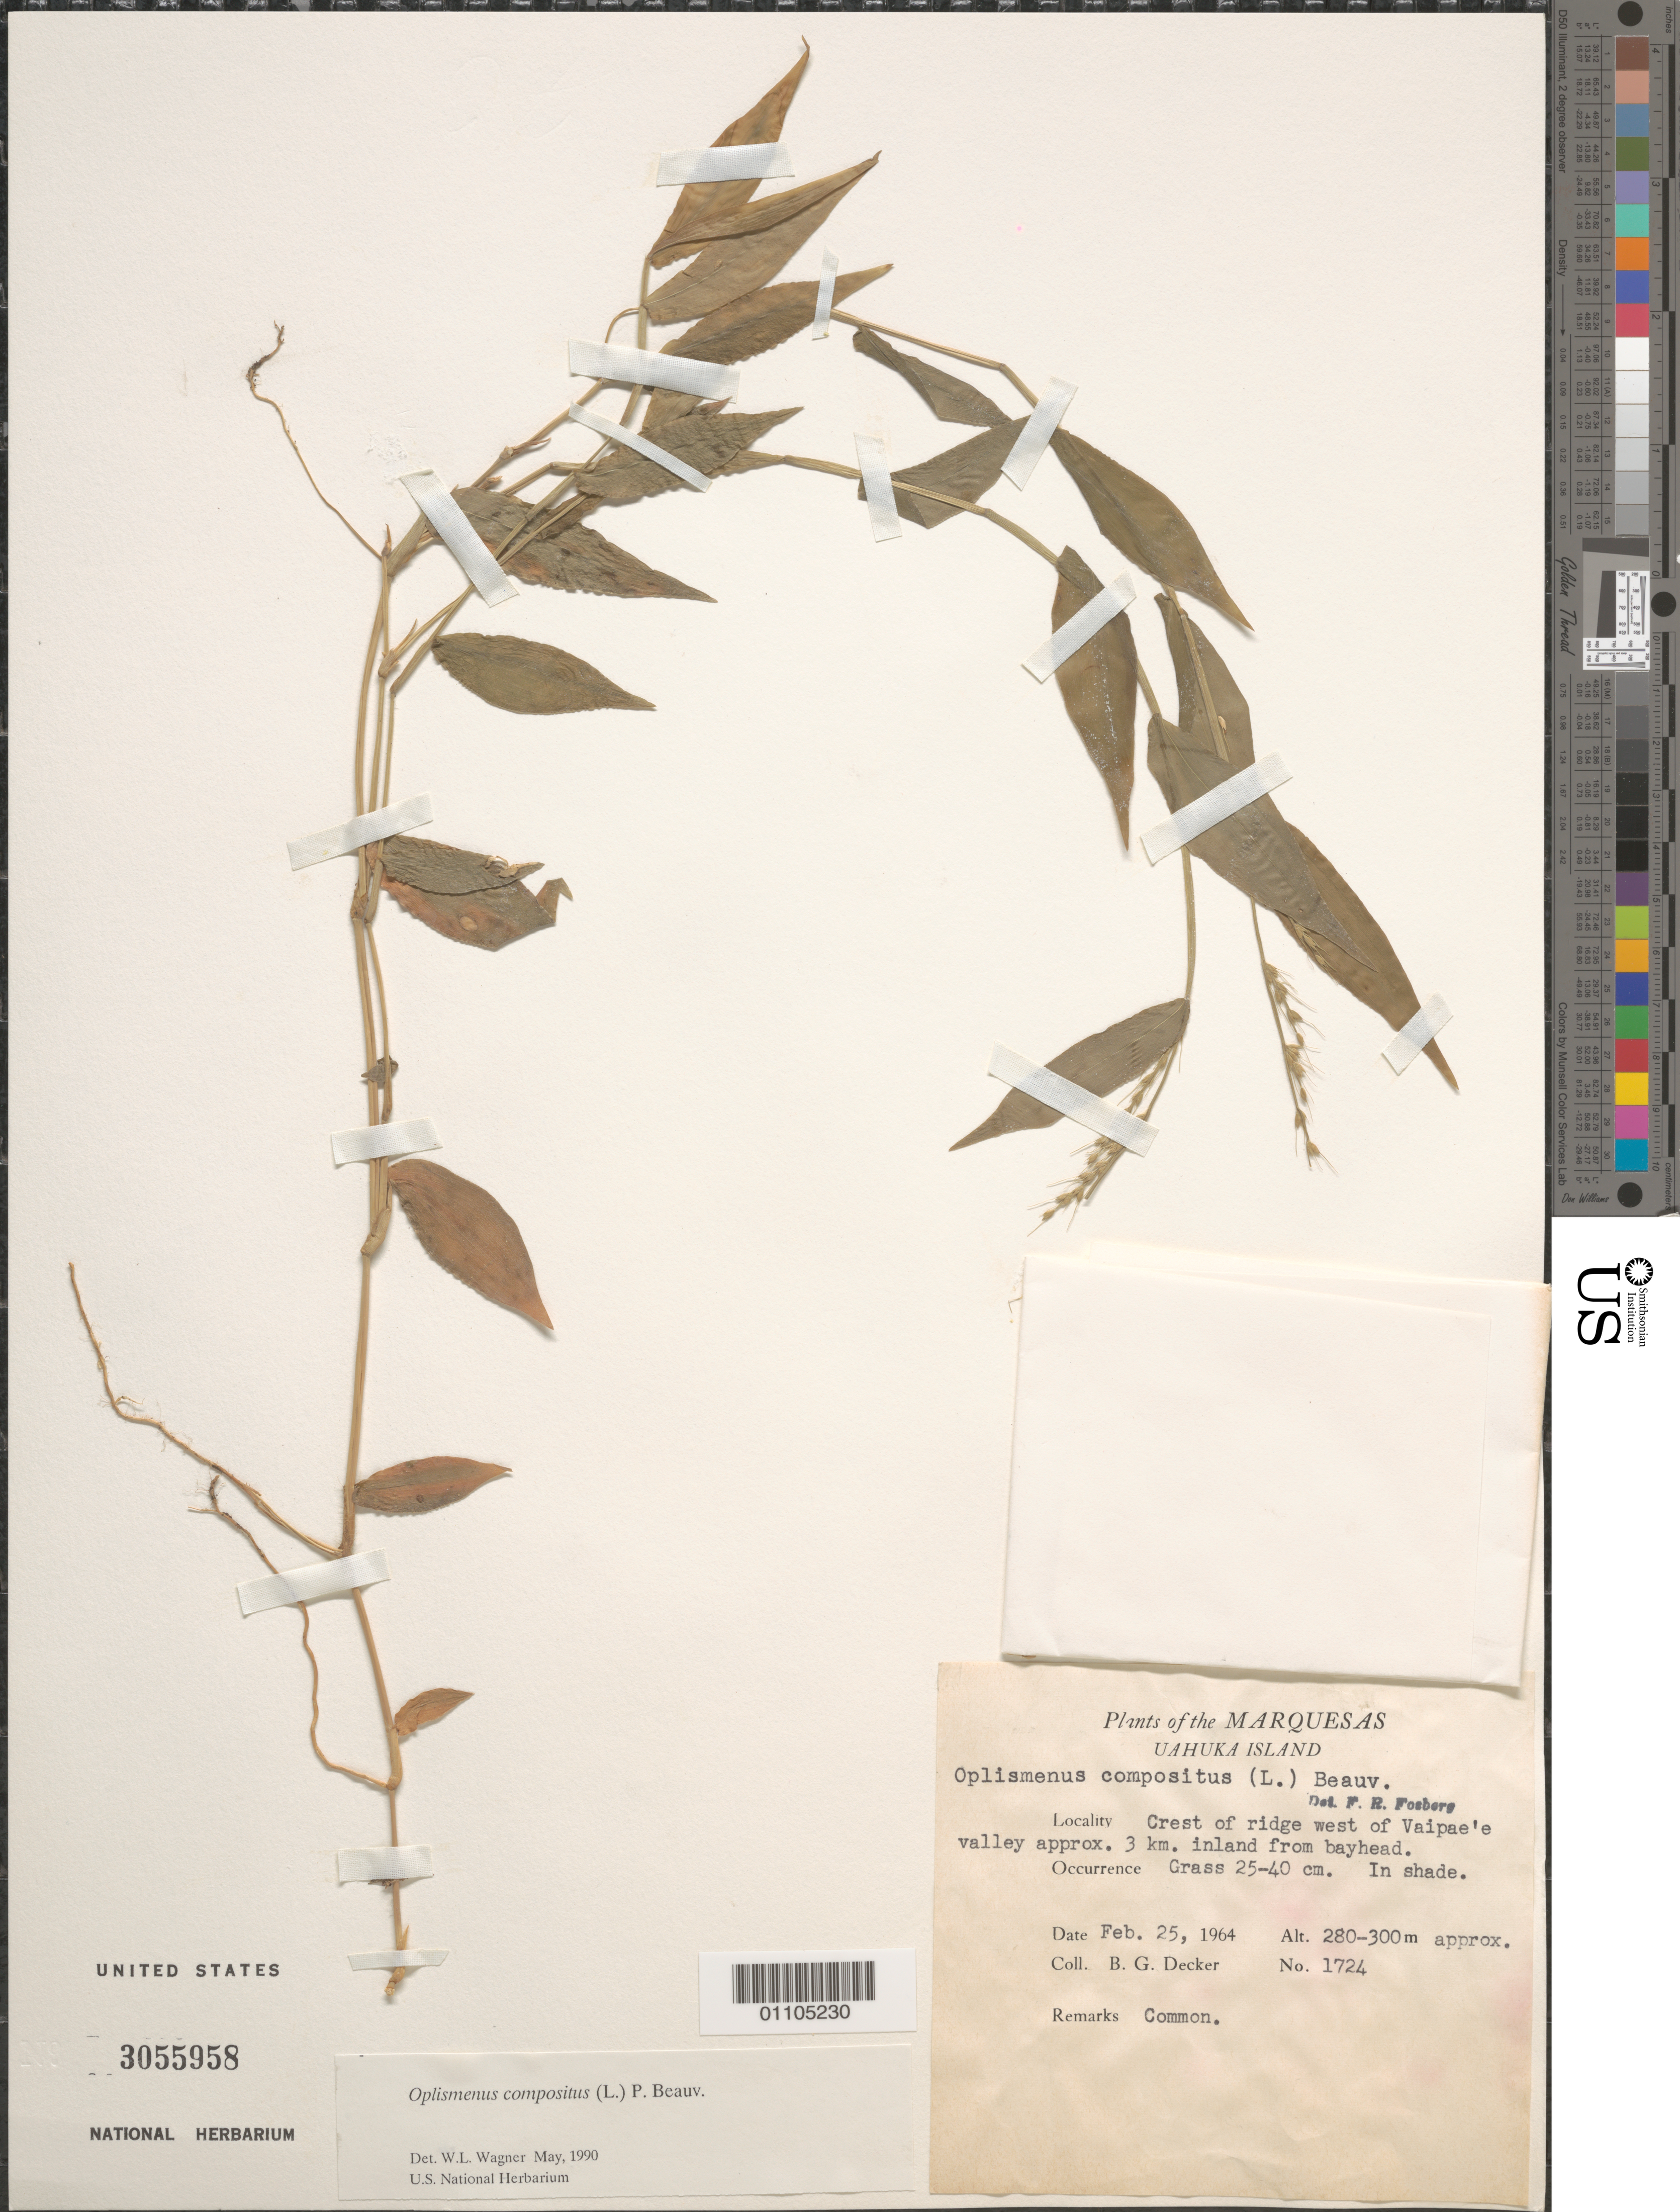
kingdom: Plantae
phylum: Tracheophyta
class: Liliopsida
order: Poales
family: Poaceae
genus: Oplismenus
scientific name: Oplismenus compositus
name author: (L.) P. Beauv.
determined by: Wagner, W. L., (BOT), Smithsonian Institution - National Museum of Natural History (UNITED STATES)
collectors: B. G. Decker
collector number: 1724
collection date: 1964-02-25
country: French Polynesia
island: Ua Huka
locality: crest of ridge W of Vaipae'e Valley, 3 km inland from bayhead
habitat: In shade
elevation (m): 280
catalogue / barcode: US 3055958